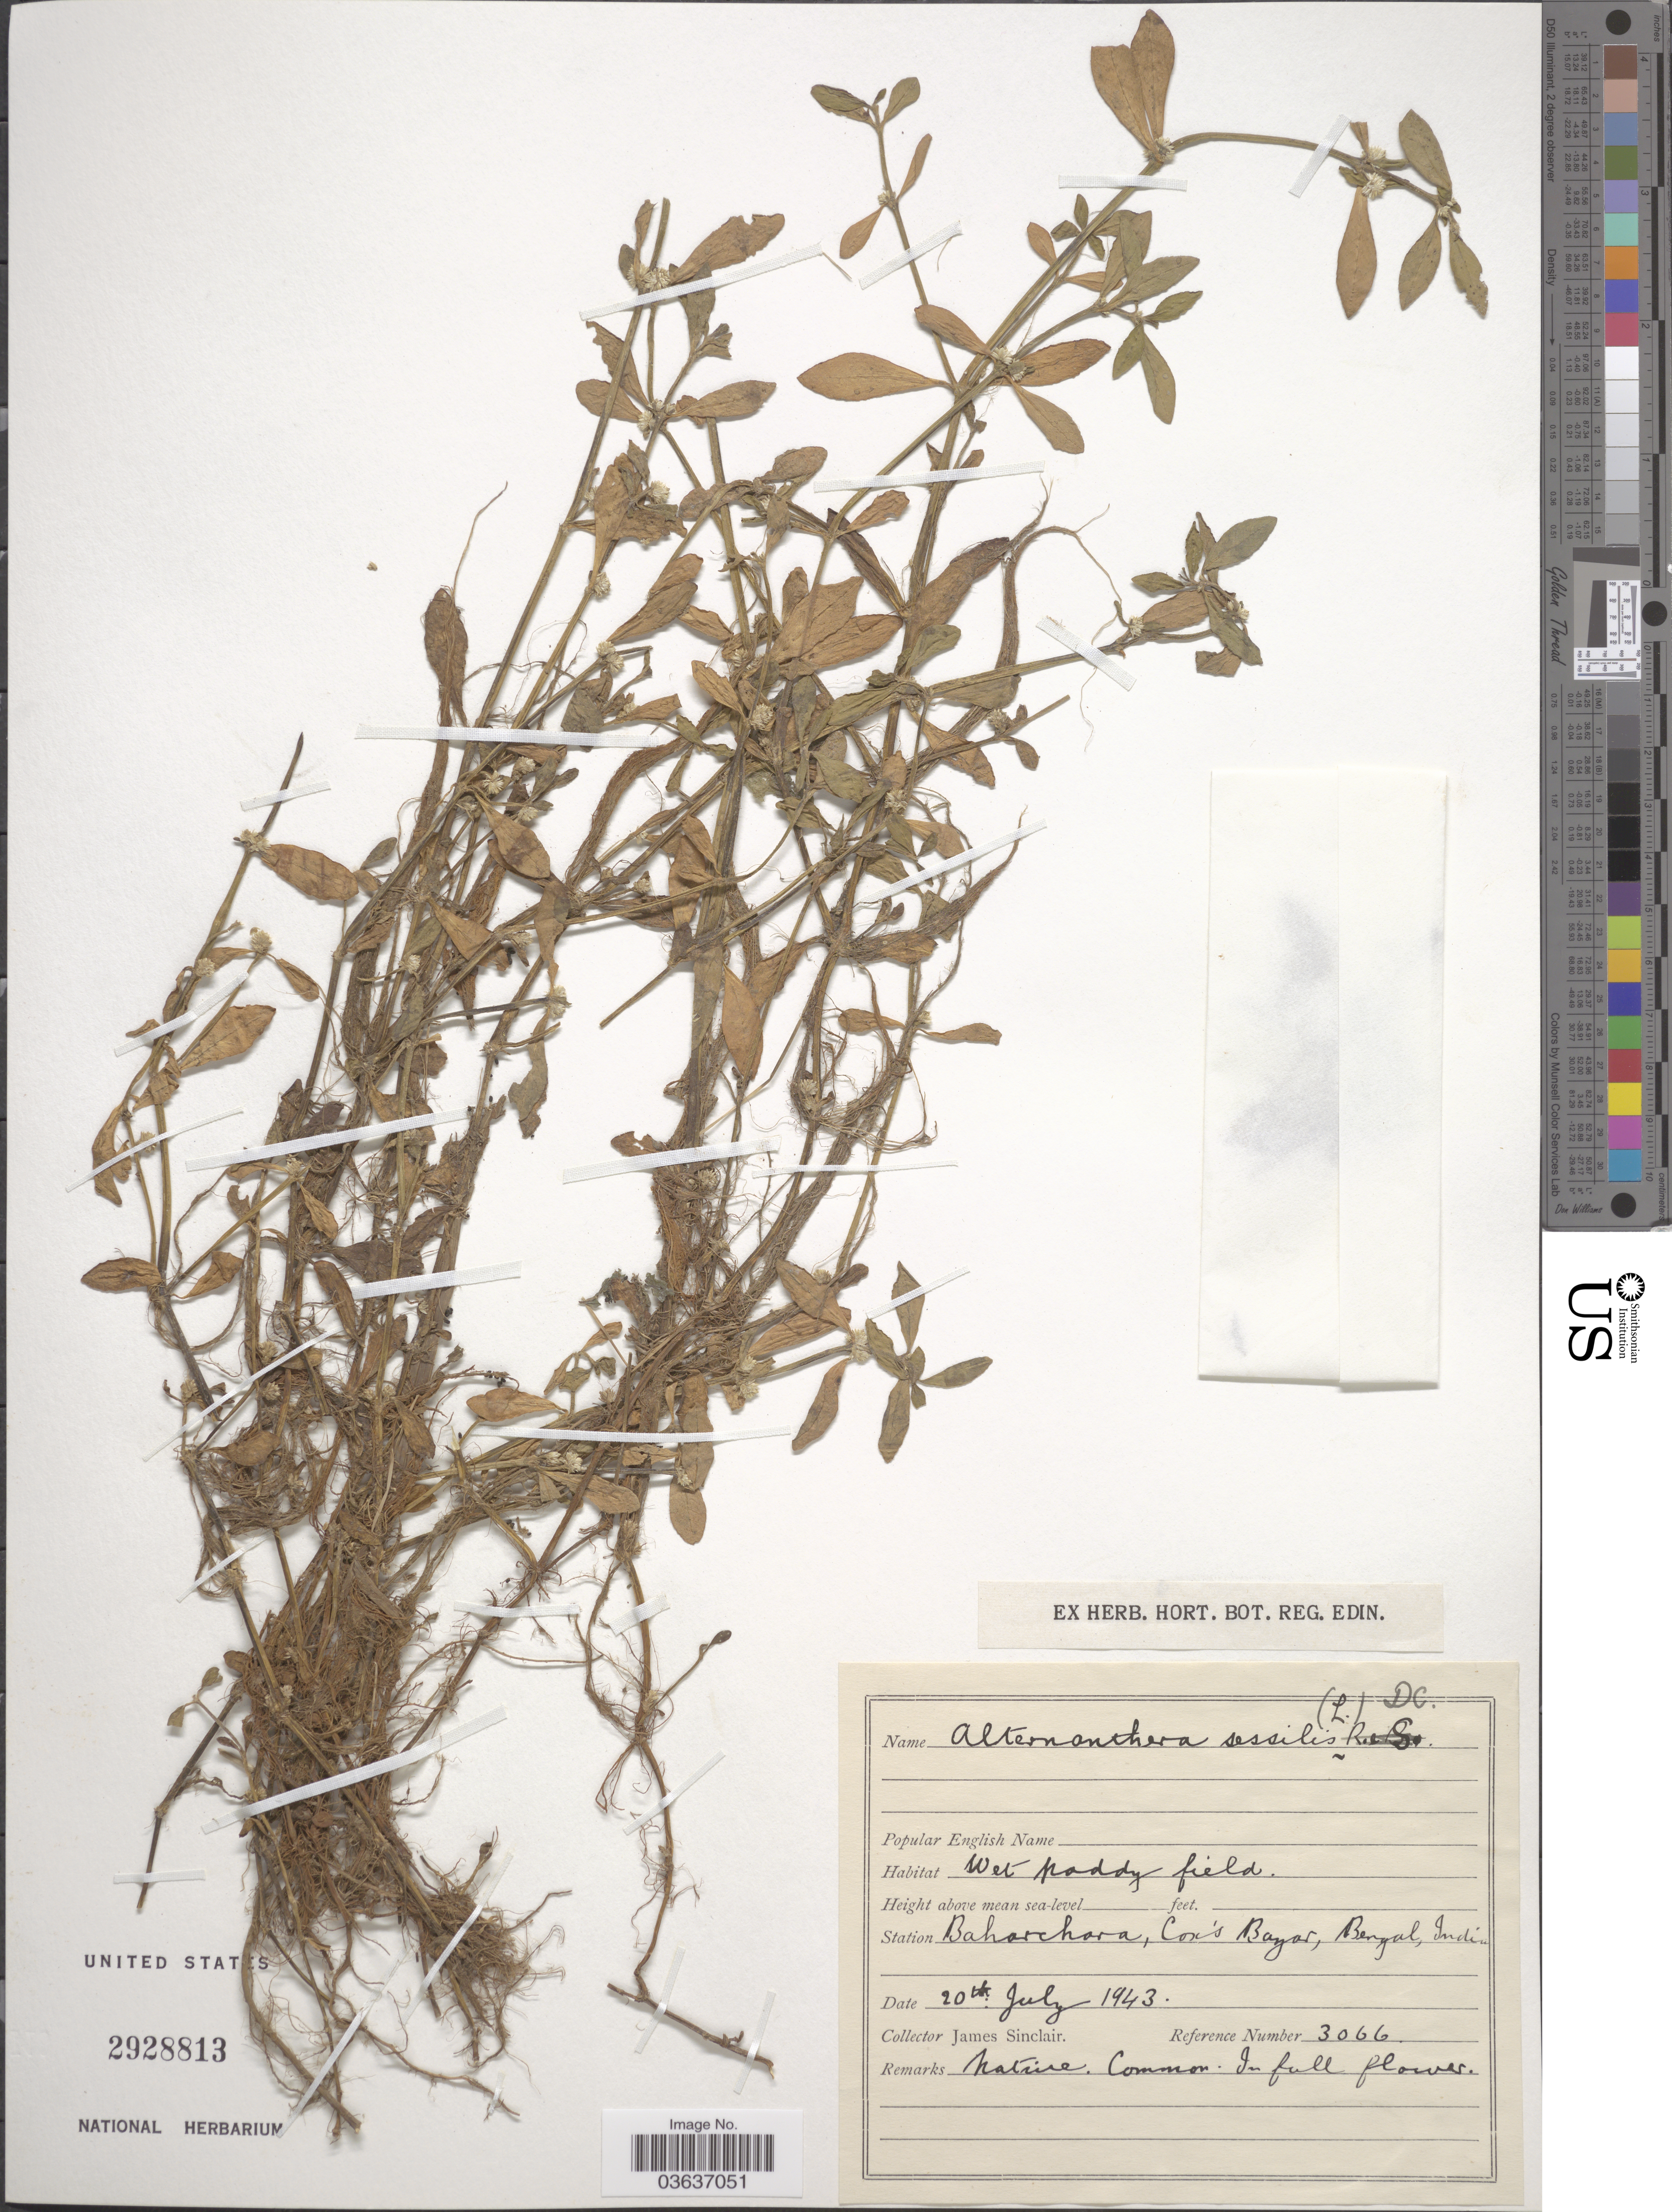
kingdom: Plantae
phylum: Tracheophyta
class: Magnoliopsida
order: Caryophyllales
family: Amaranthaceae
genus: Alternanthera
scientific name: Alternanthera sessilis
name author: (L.) DC.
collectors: J. Sinclair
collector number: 3066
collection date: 1943-07-20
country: Bangladesh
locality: Station Baharchara, Cox's Bazar, Bengal.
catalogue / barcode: US 2928813